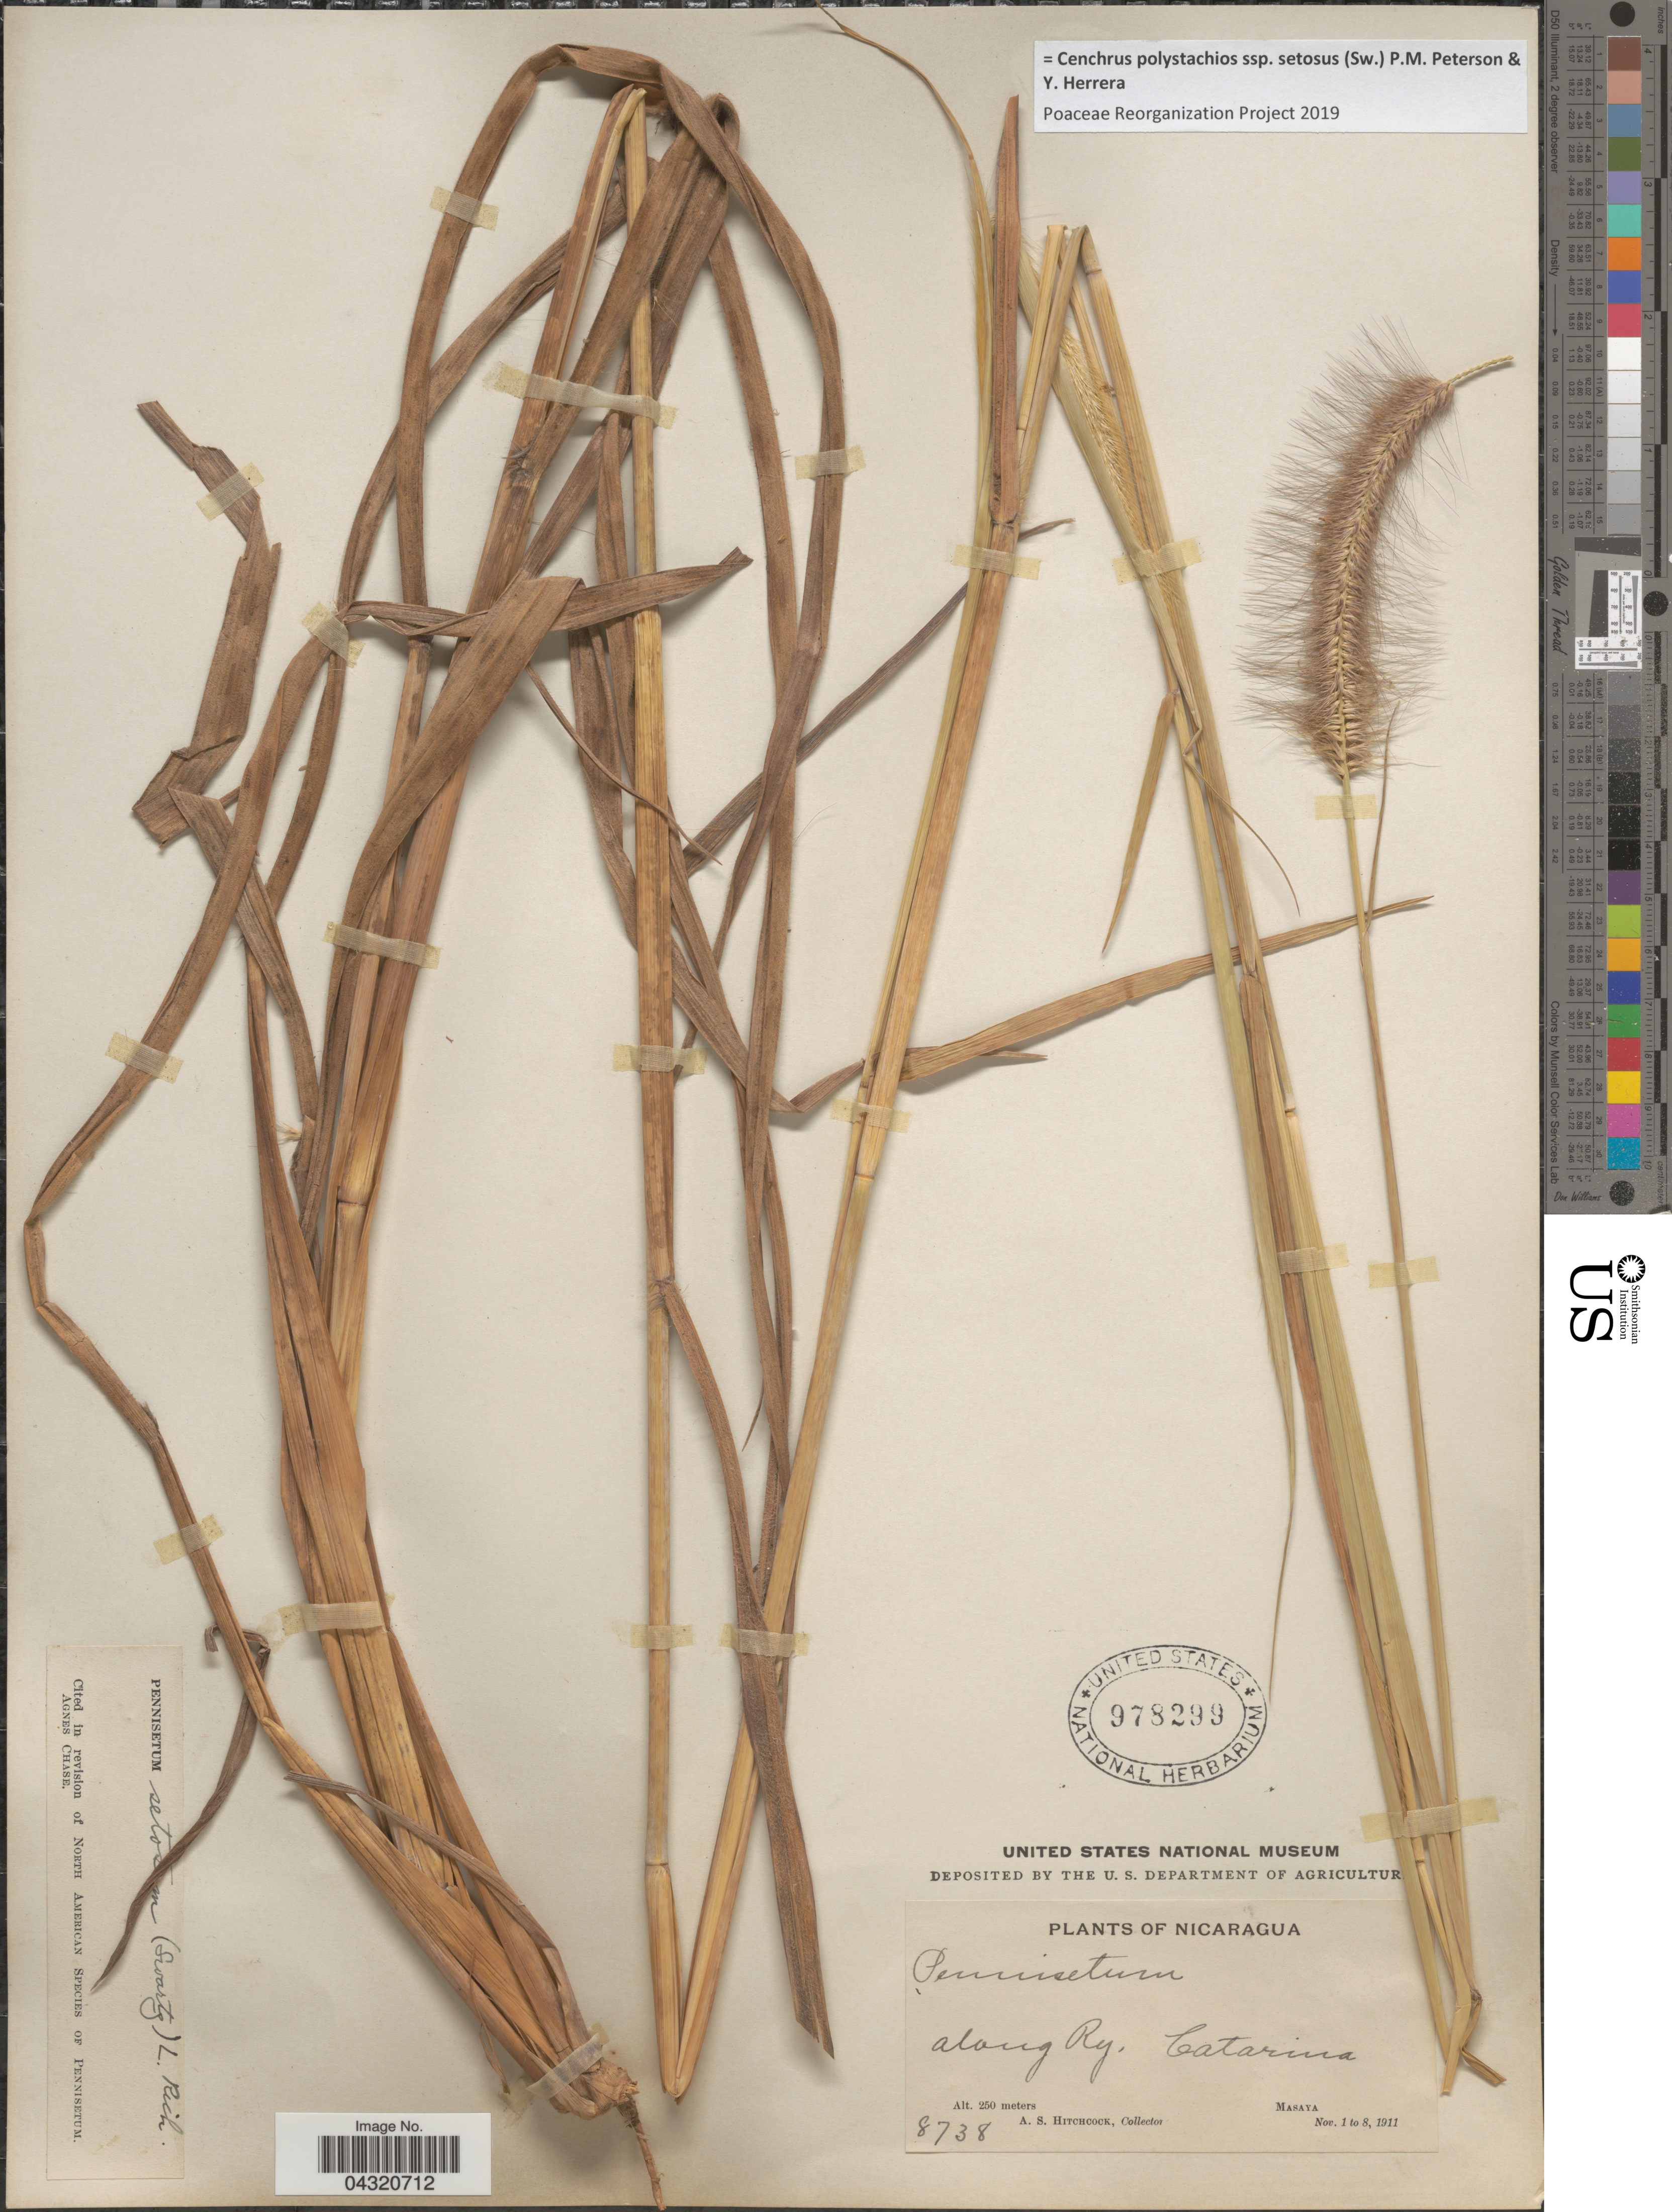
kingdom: Plantae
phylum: Tracheophyta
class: Liliopsida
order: Poales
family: Poaceae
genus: Cenchrus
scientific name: Cenchrus polystachios subsp. setosus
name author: (Sw.) P.M. Peterson & Y. Herrera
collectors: A. S. Hitchcock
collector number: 8738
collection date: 1911-11-01/1911-11-08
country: Nicaragua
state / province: Masaya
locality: Along Ry. Catarina.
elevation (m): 250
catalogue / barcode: US 978299